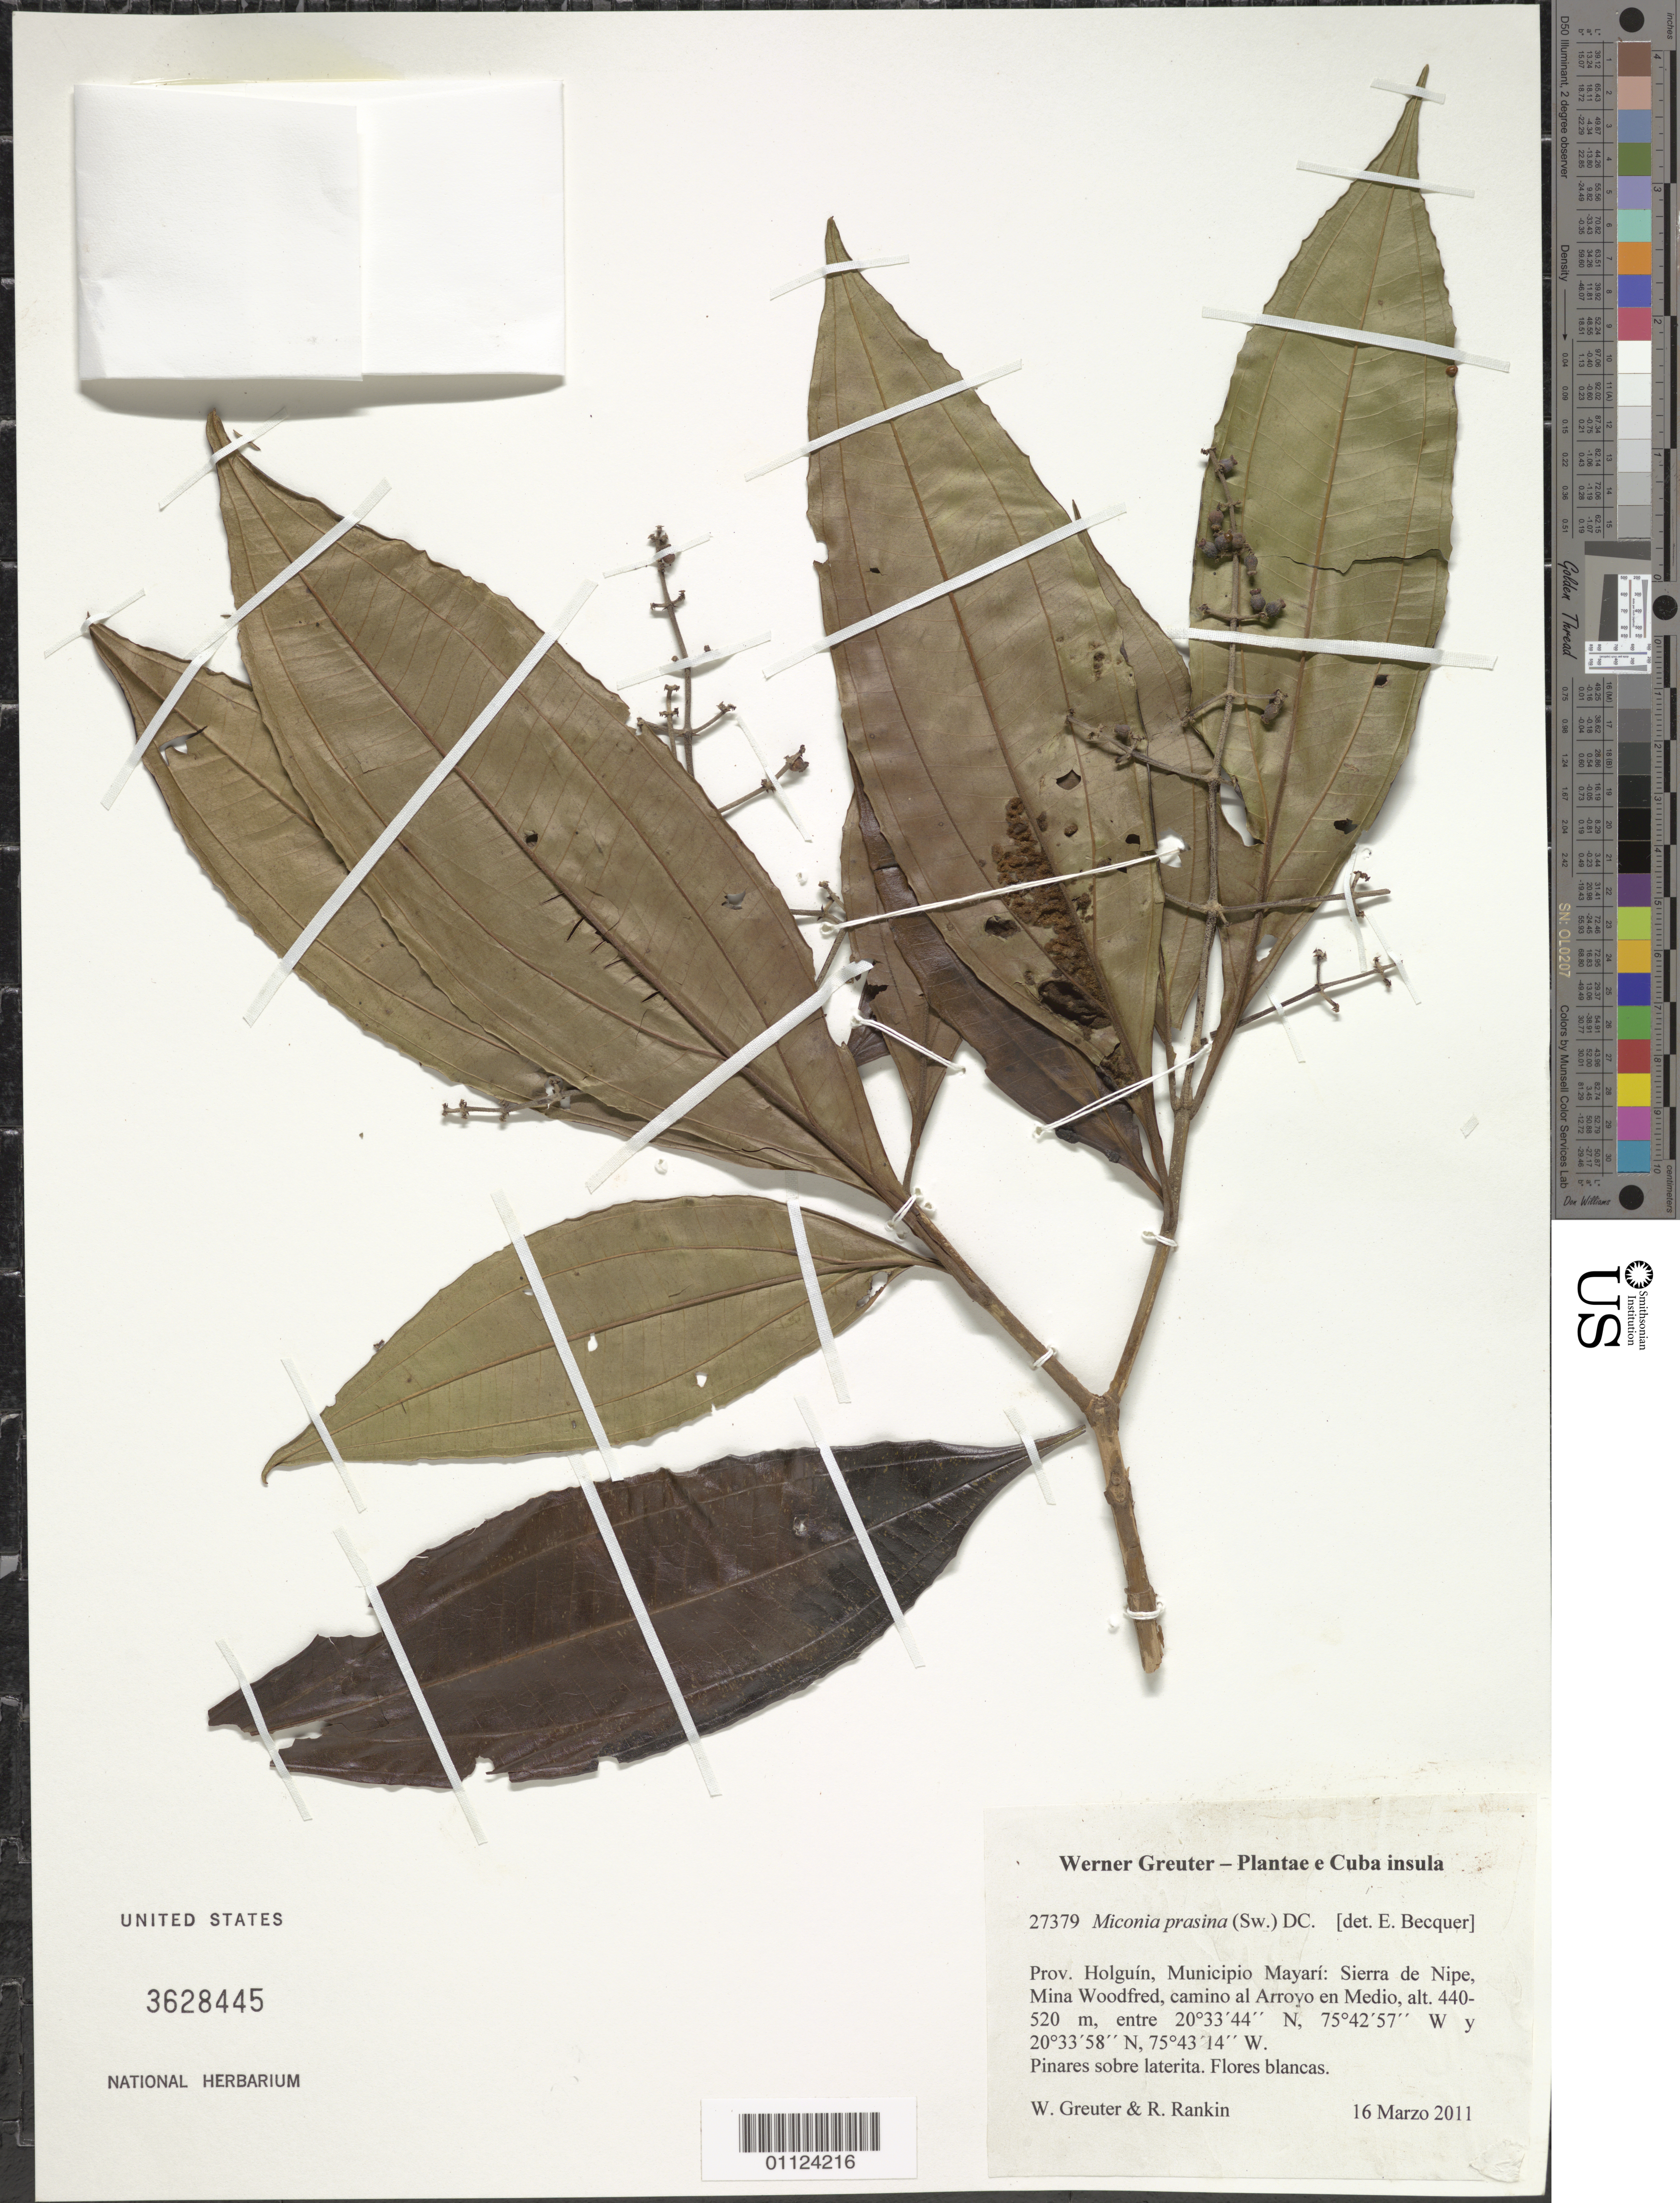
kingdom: Plantae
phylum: Tracheophyta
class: Magnoliopsida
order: Myrtales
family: Melastomataceae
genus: Miconia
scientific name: Miconia prasina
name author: (Sw.) DC.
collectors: W. Greuter & R. Rankin Rodriguez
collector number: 27379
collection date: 2011-03-16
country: Cuba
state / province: Holguín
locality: Municipio Mayarí, Sierra de Nipe, Mina Woodfred, camino al Arroyo en Medio.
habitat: Pinares sobre laterita.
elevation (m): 440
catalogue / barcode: US 3628445